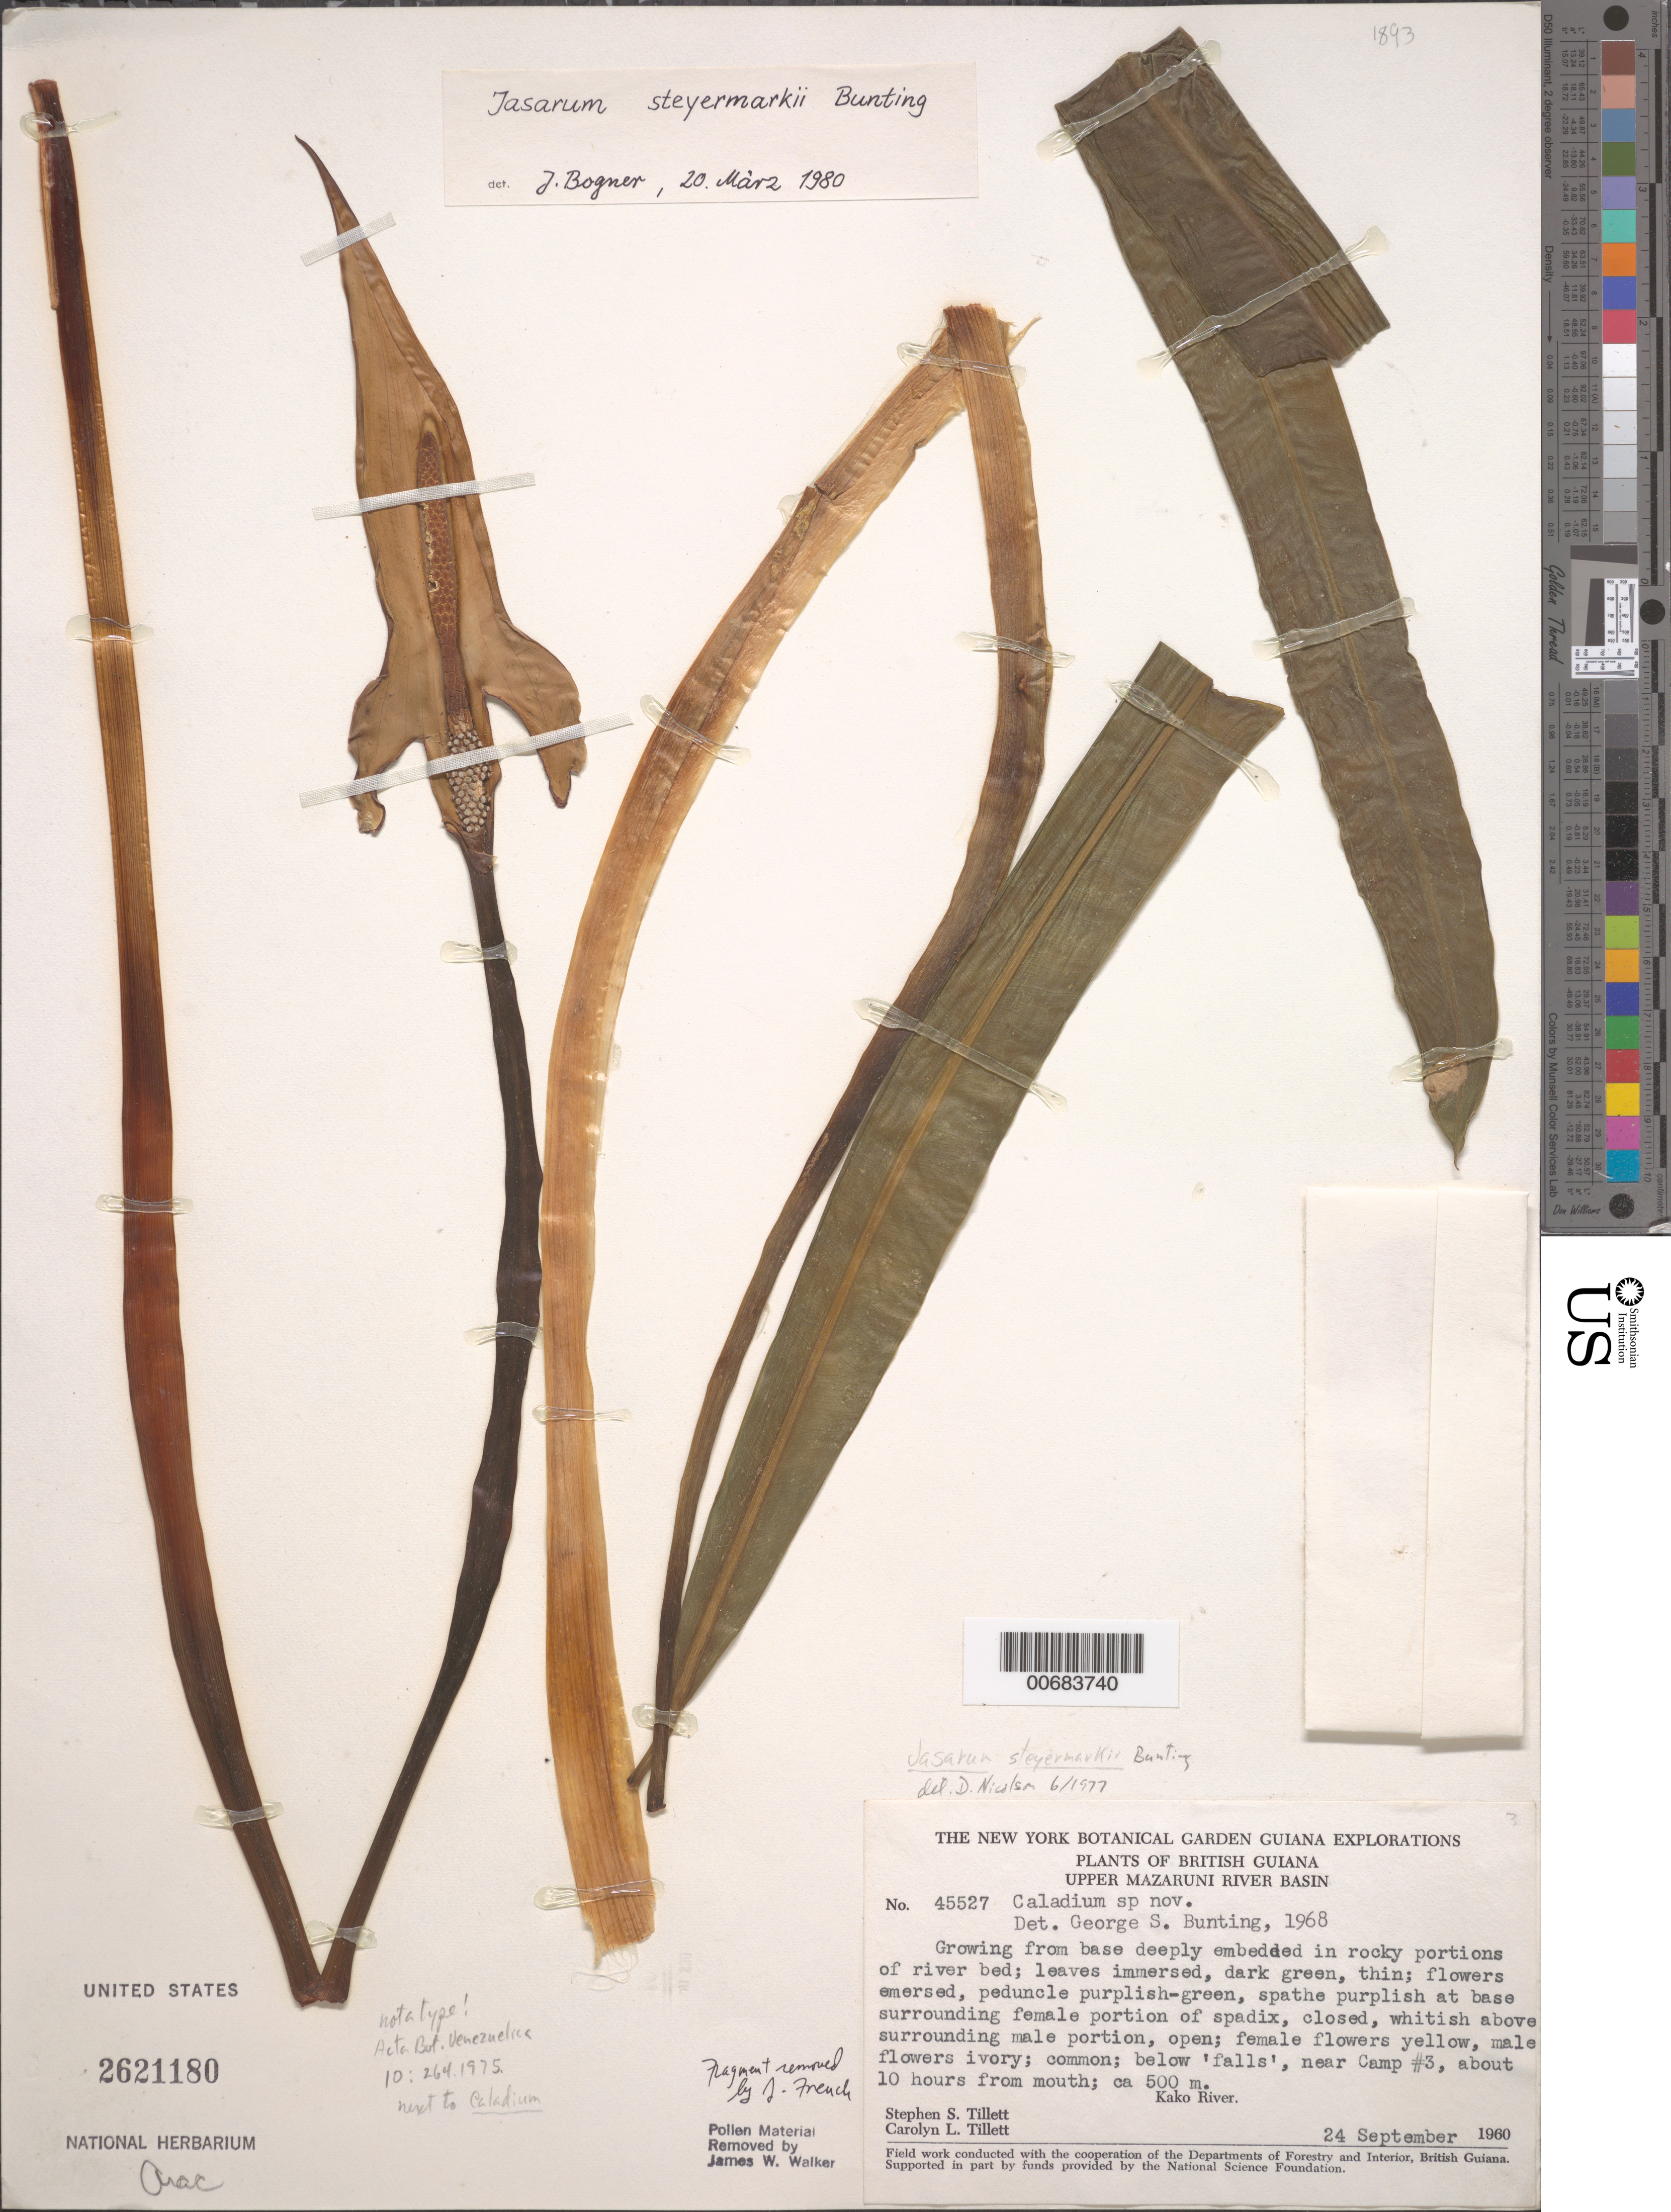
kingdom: Plantae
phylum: Tracheophyta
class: Liliopsida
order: Alismatales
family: Araceae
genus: Jasarum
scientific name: Jasarum steyermarkii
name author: G.S. Bunting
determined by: Bogner, Josef, (GERMANY)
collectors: S. S. Tillett, C. L. Tillett & R. Boyan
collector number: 45527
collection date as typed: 24-Sep-60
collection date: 1960-09-24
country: Guyana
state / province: Cuyuni-Mazaruni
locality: Camp #3, 1/2 mile below 'falls' of Kako R., S bank, about 10 hours from mouth, Upper Mazaruni R basin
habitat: Growing from base deeply embedded in rocky portions of river bed;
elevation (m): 500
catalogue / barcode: US 2621180